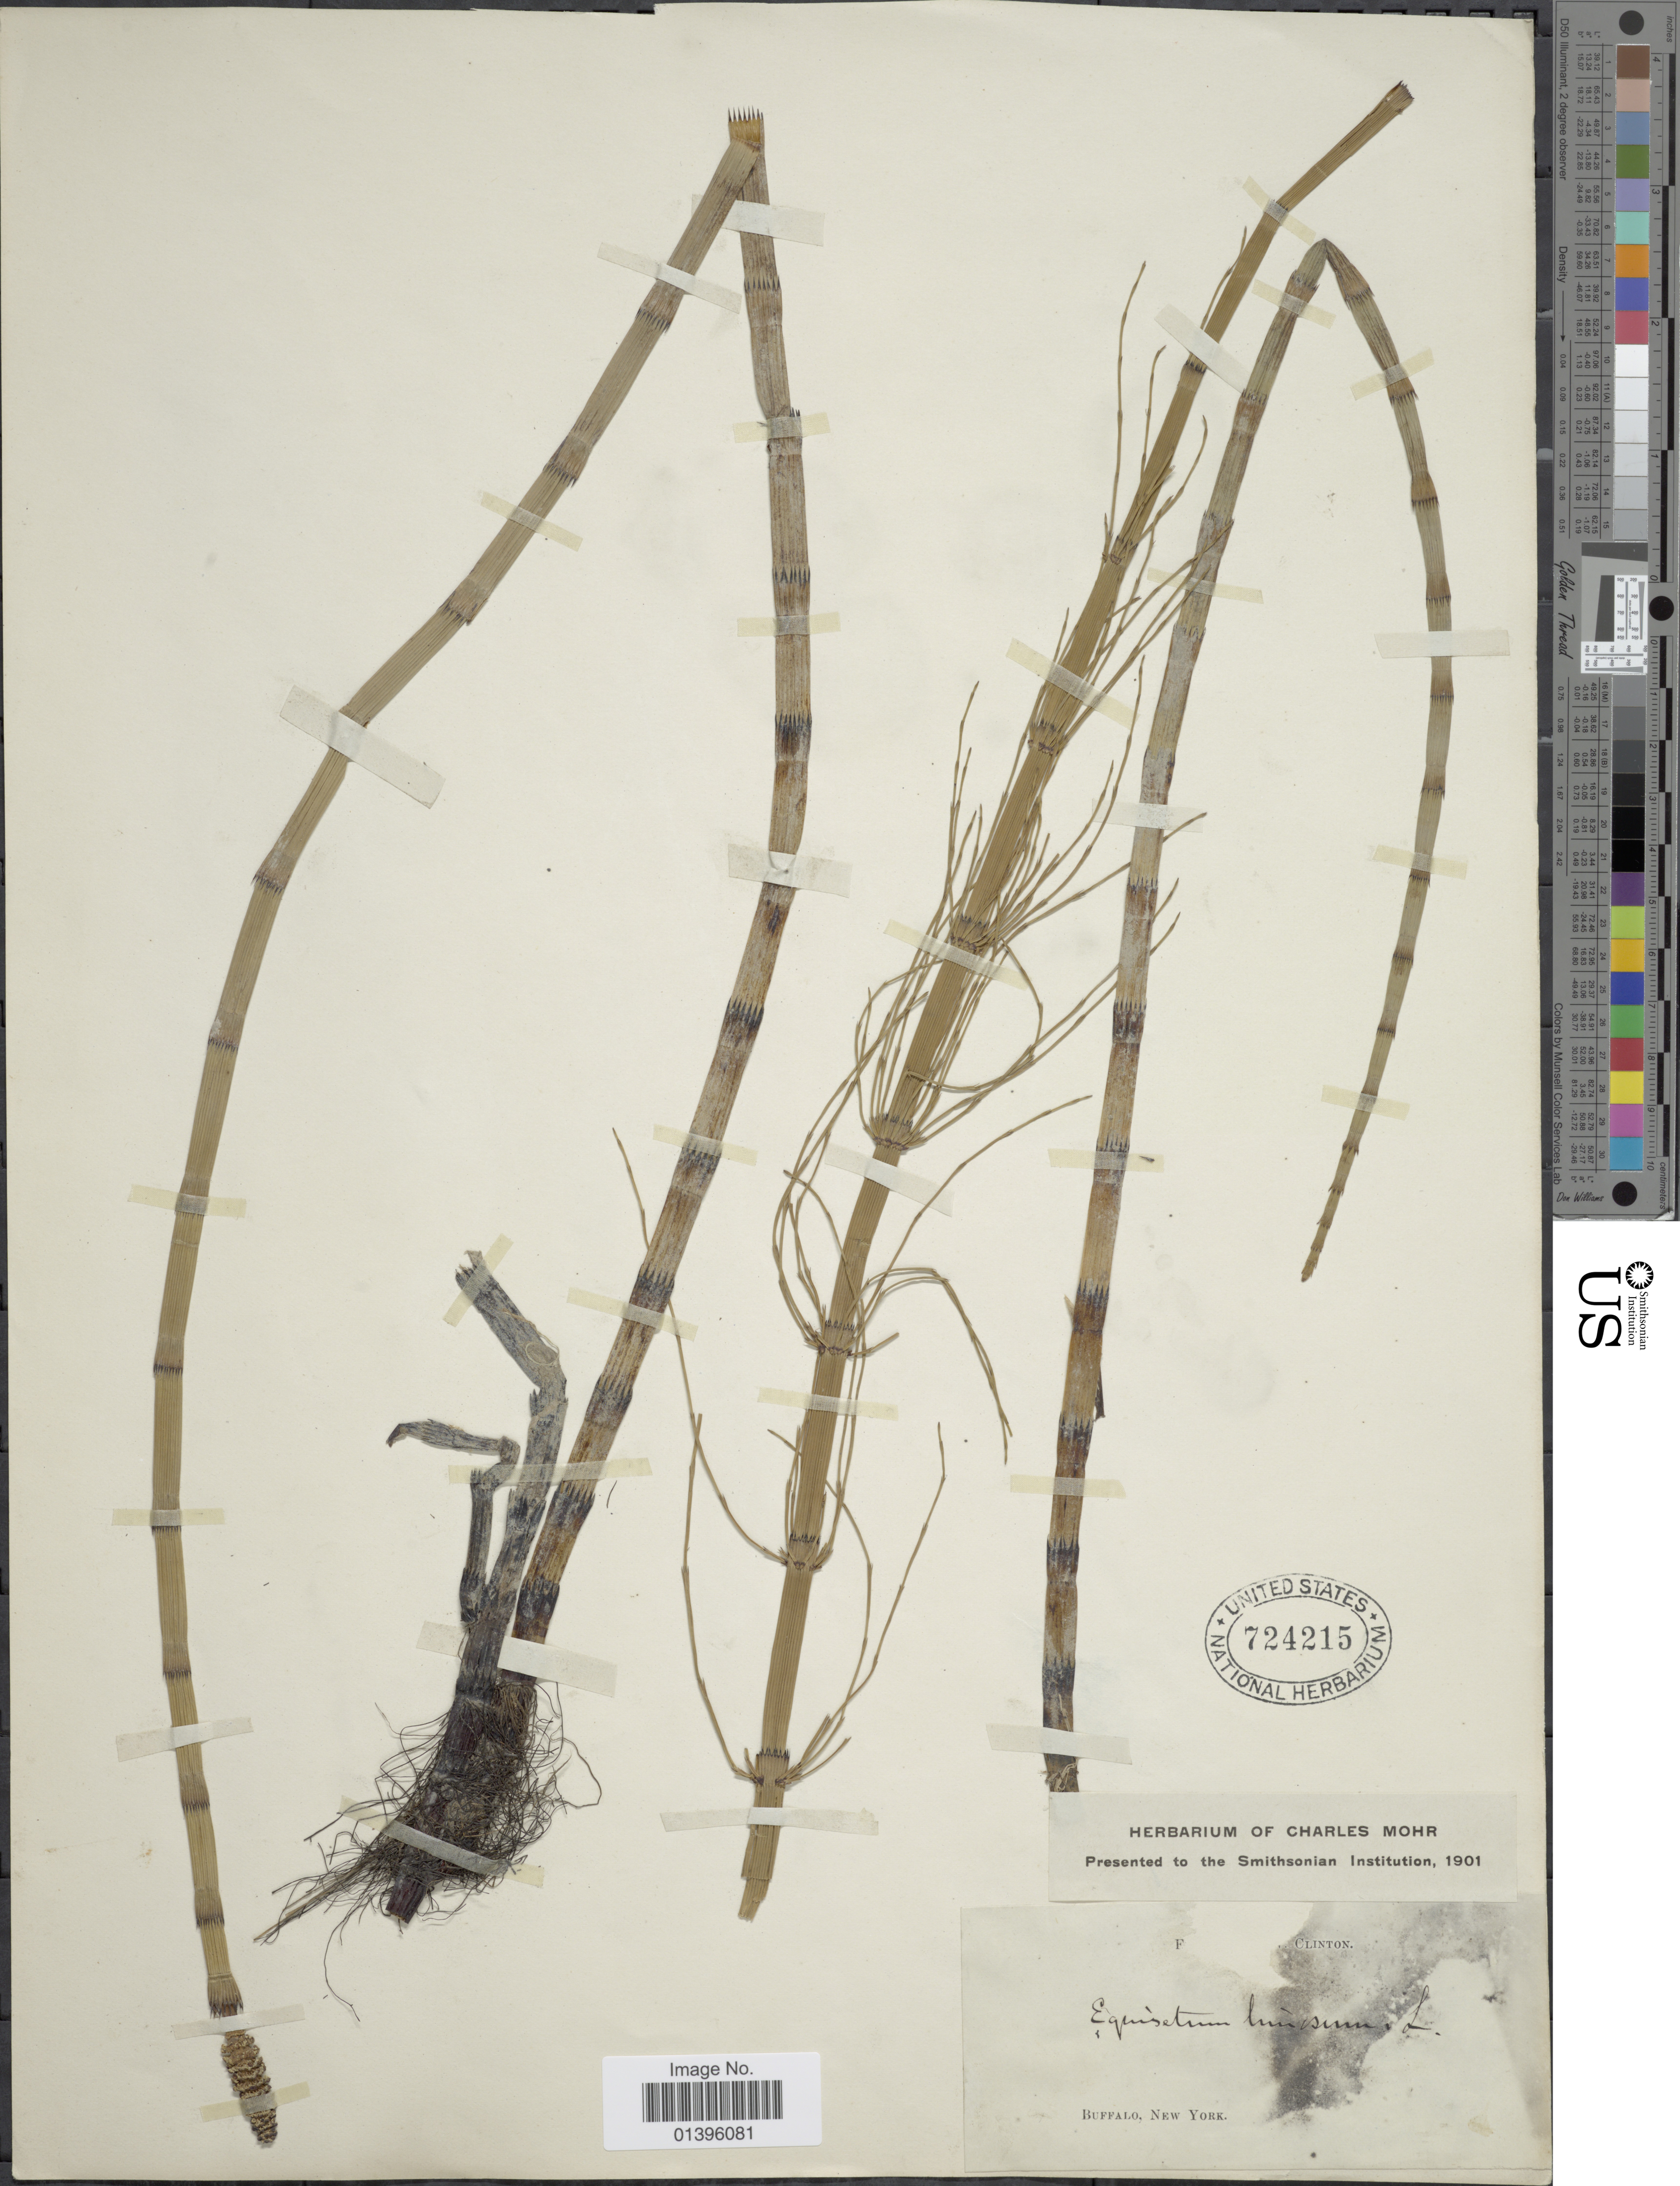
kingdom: Plantae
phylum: Tracheophyta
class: Polypodiopsida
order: Equisetales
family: Equisetaceae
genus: Equisetum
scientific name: Equisetum fluviatile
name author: L.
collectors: F. Clinton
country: United States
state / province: New York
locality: Buffalo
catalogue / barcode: US 724215